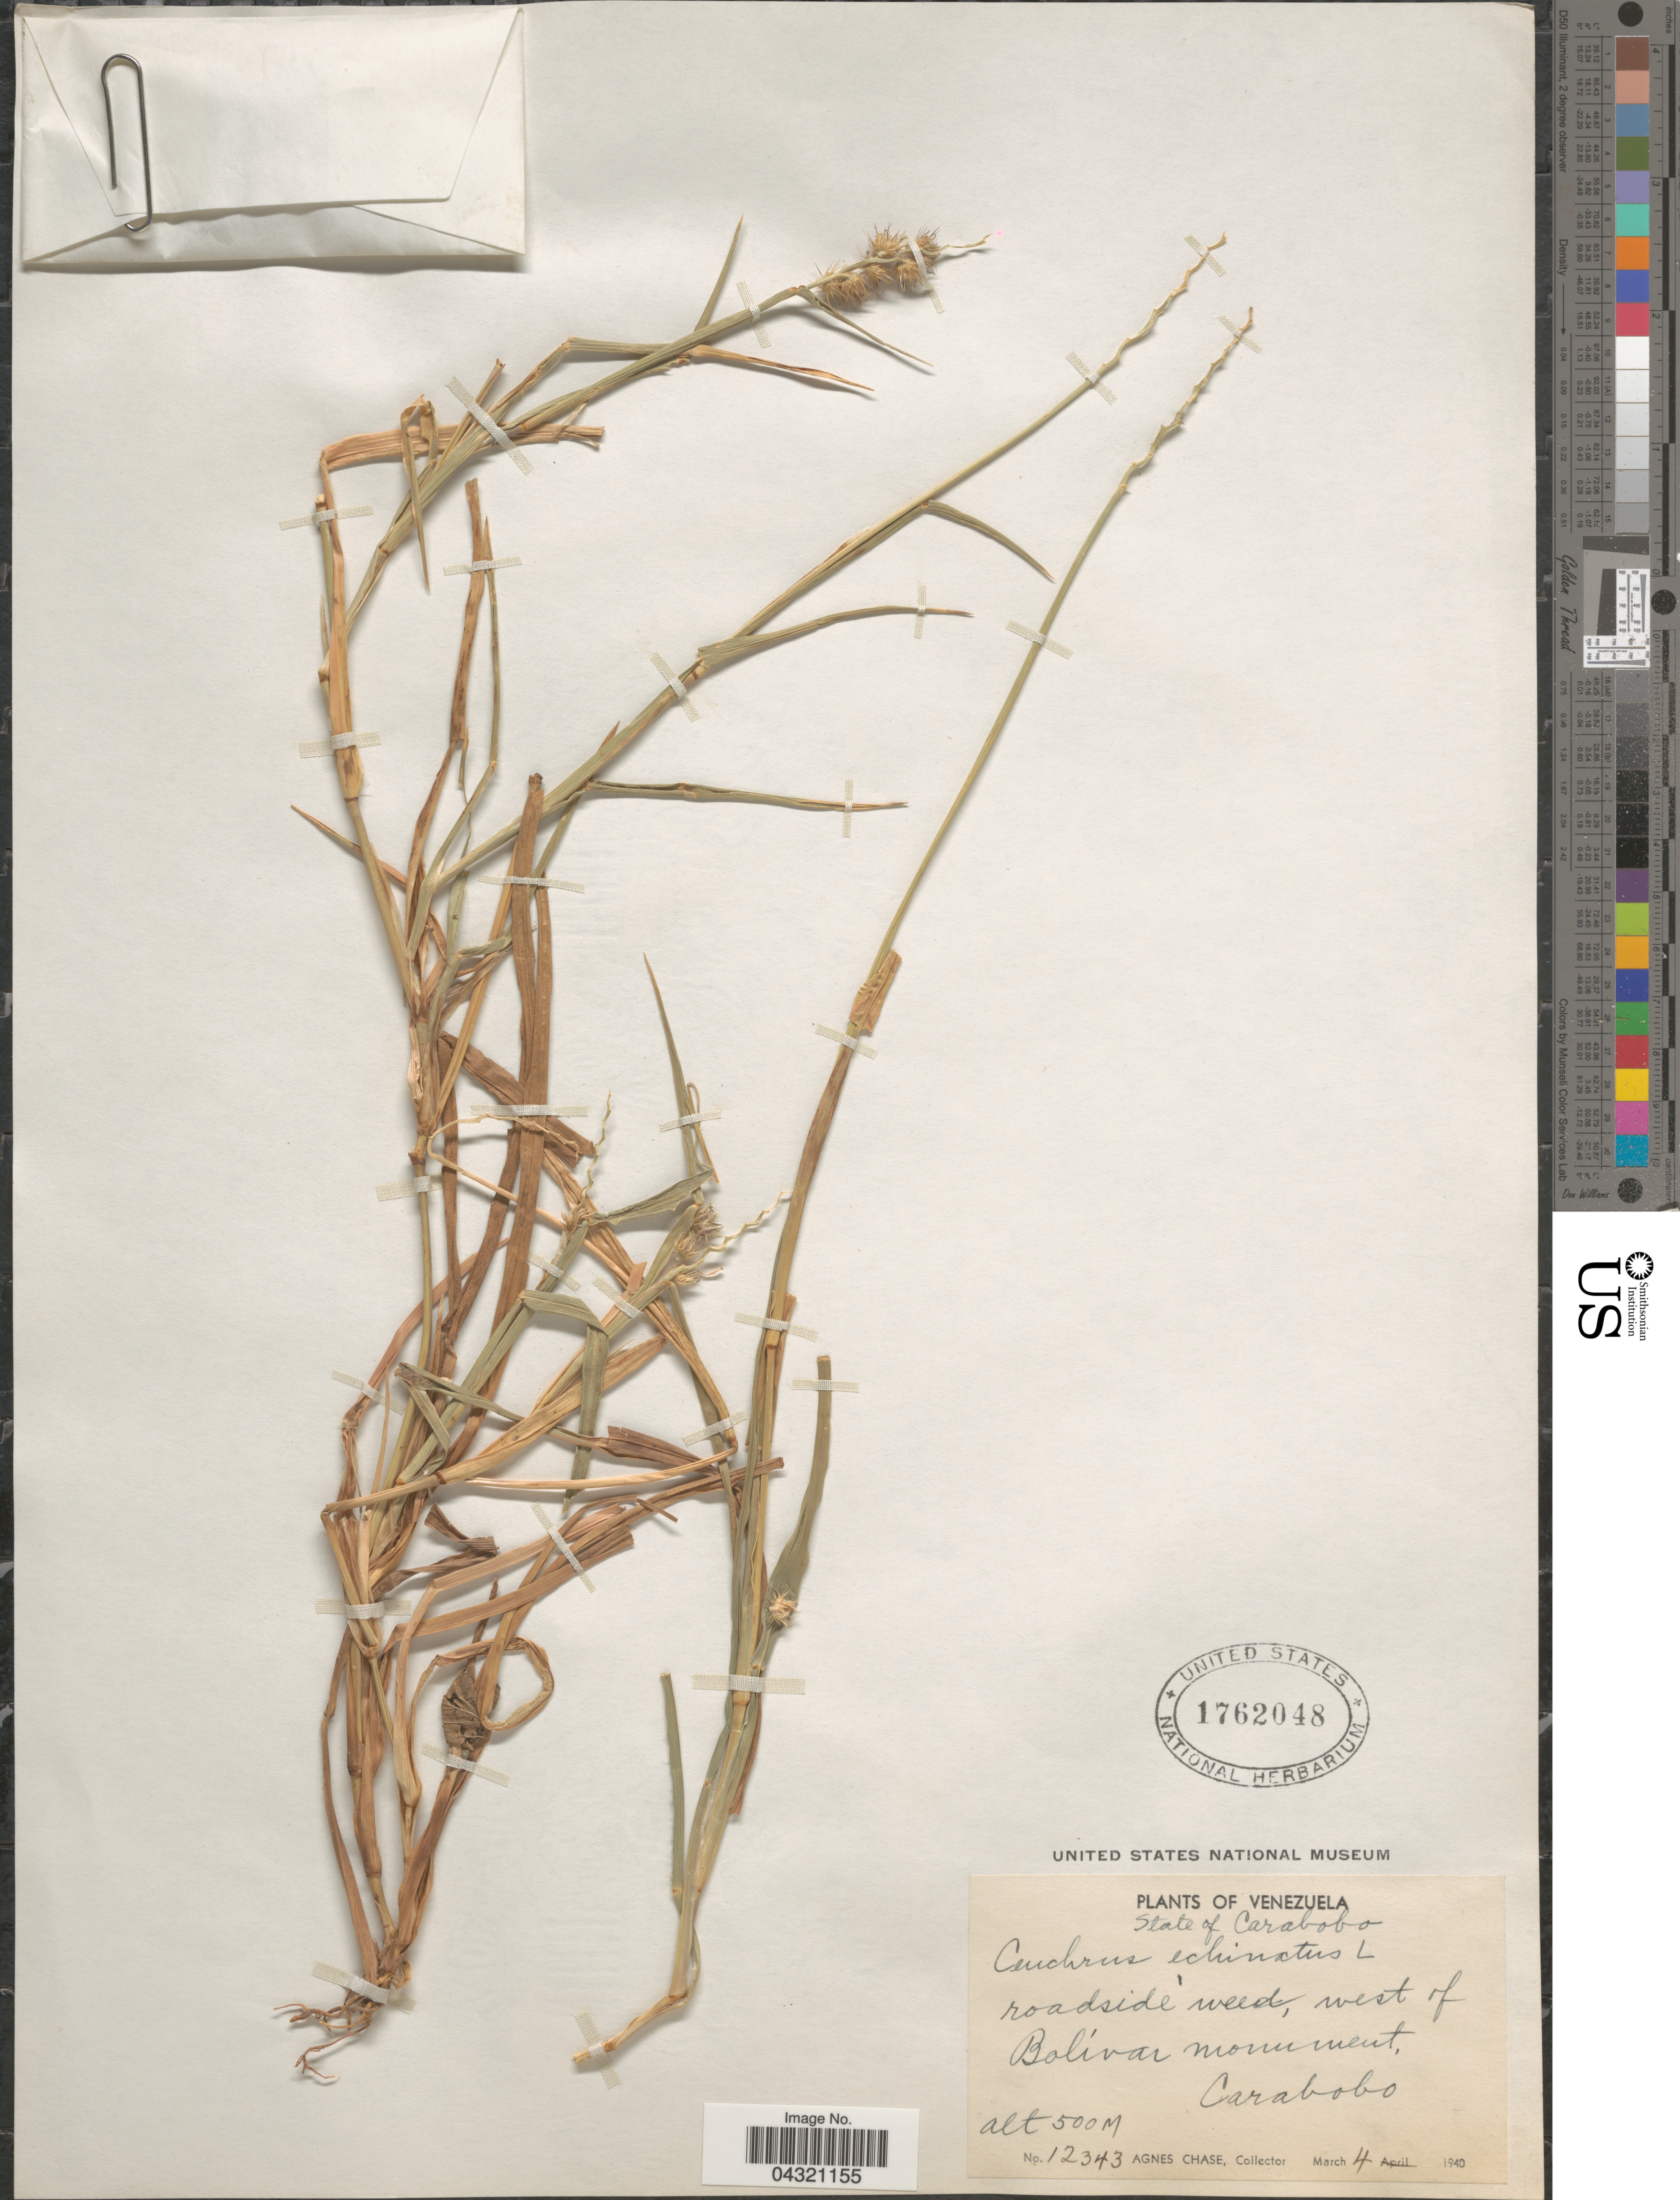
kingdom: Plantae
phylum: Tracheophyta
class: Liliopsida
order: Poales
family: Poaceae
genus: Cenchrus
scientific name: Cenchrus echinatus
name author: L.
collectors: A. Chase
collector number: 12343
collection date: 1940-03-04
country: Venezuela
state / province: Carabobo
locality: Roadside weed, west of Bolívar monument, Carabobo.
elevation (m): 500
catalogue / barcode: US 1762048